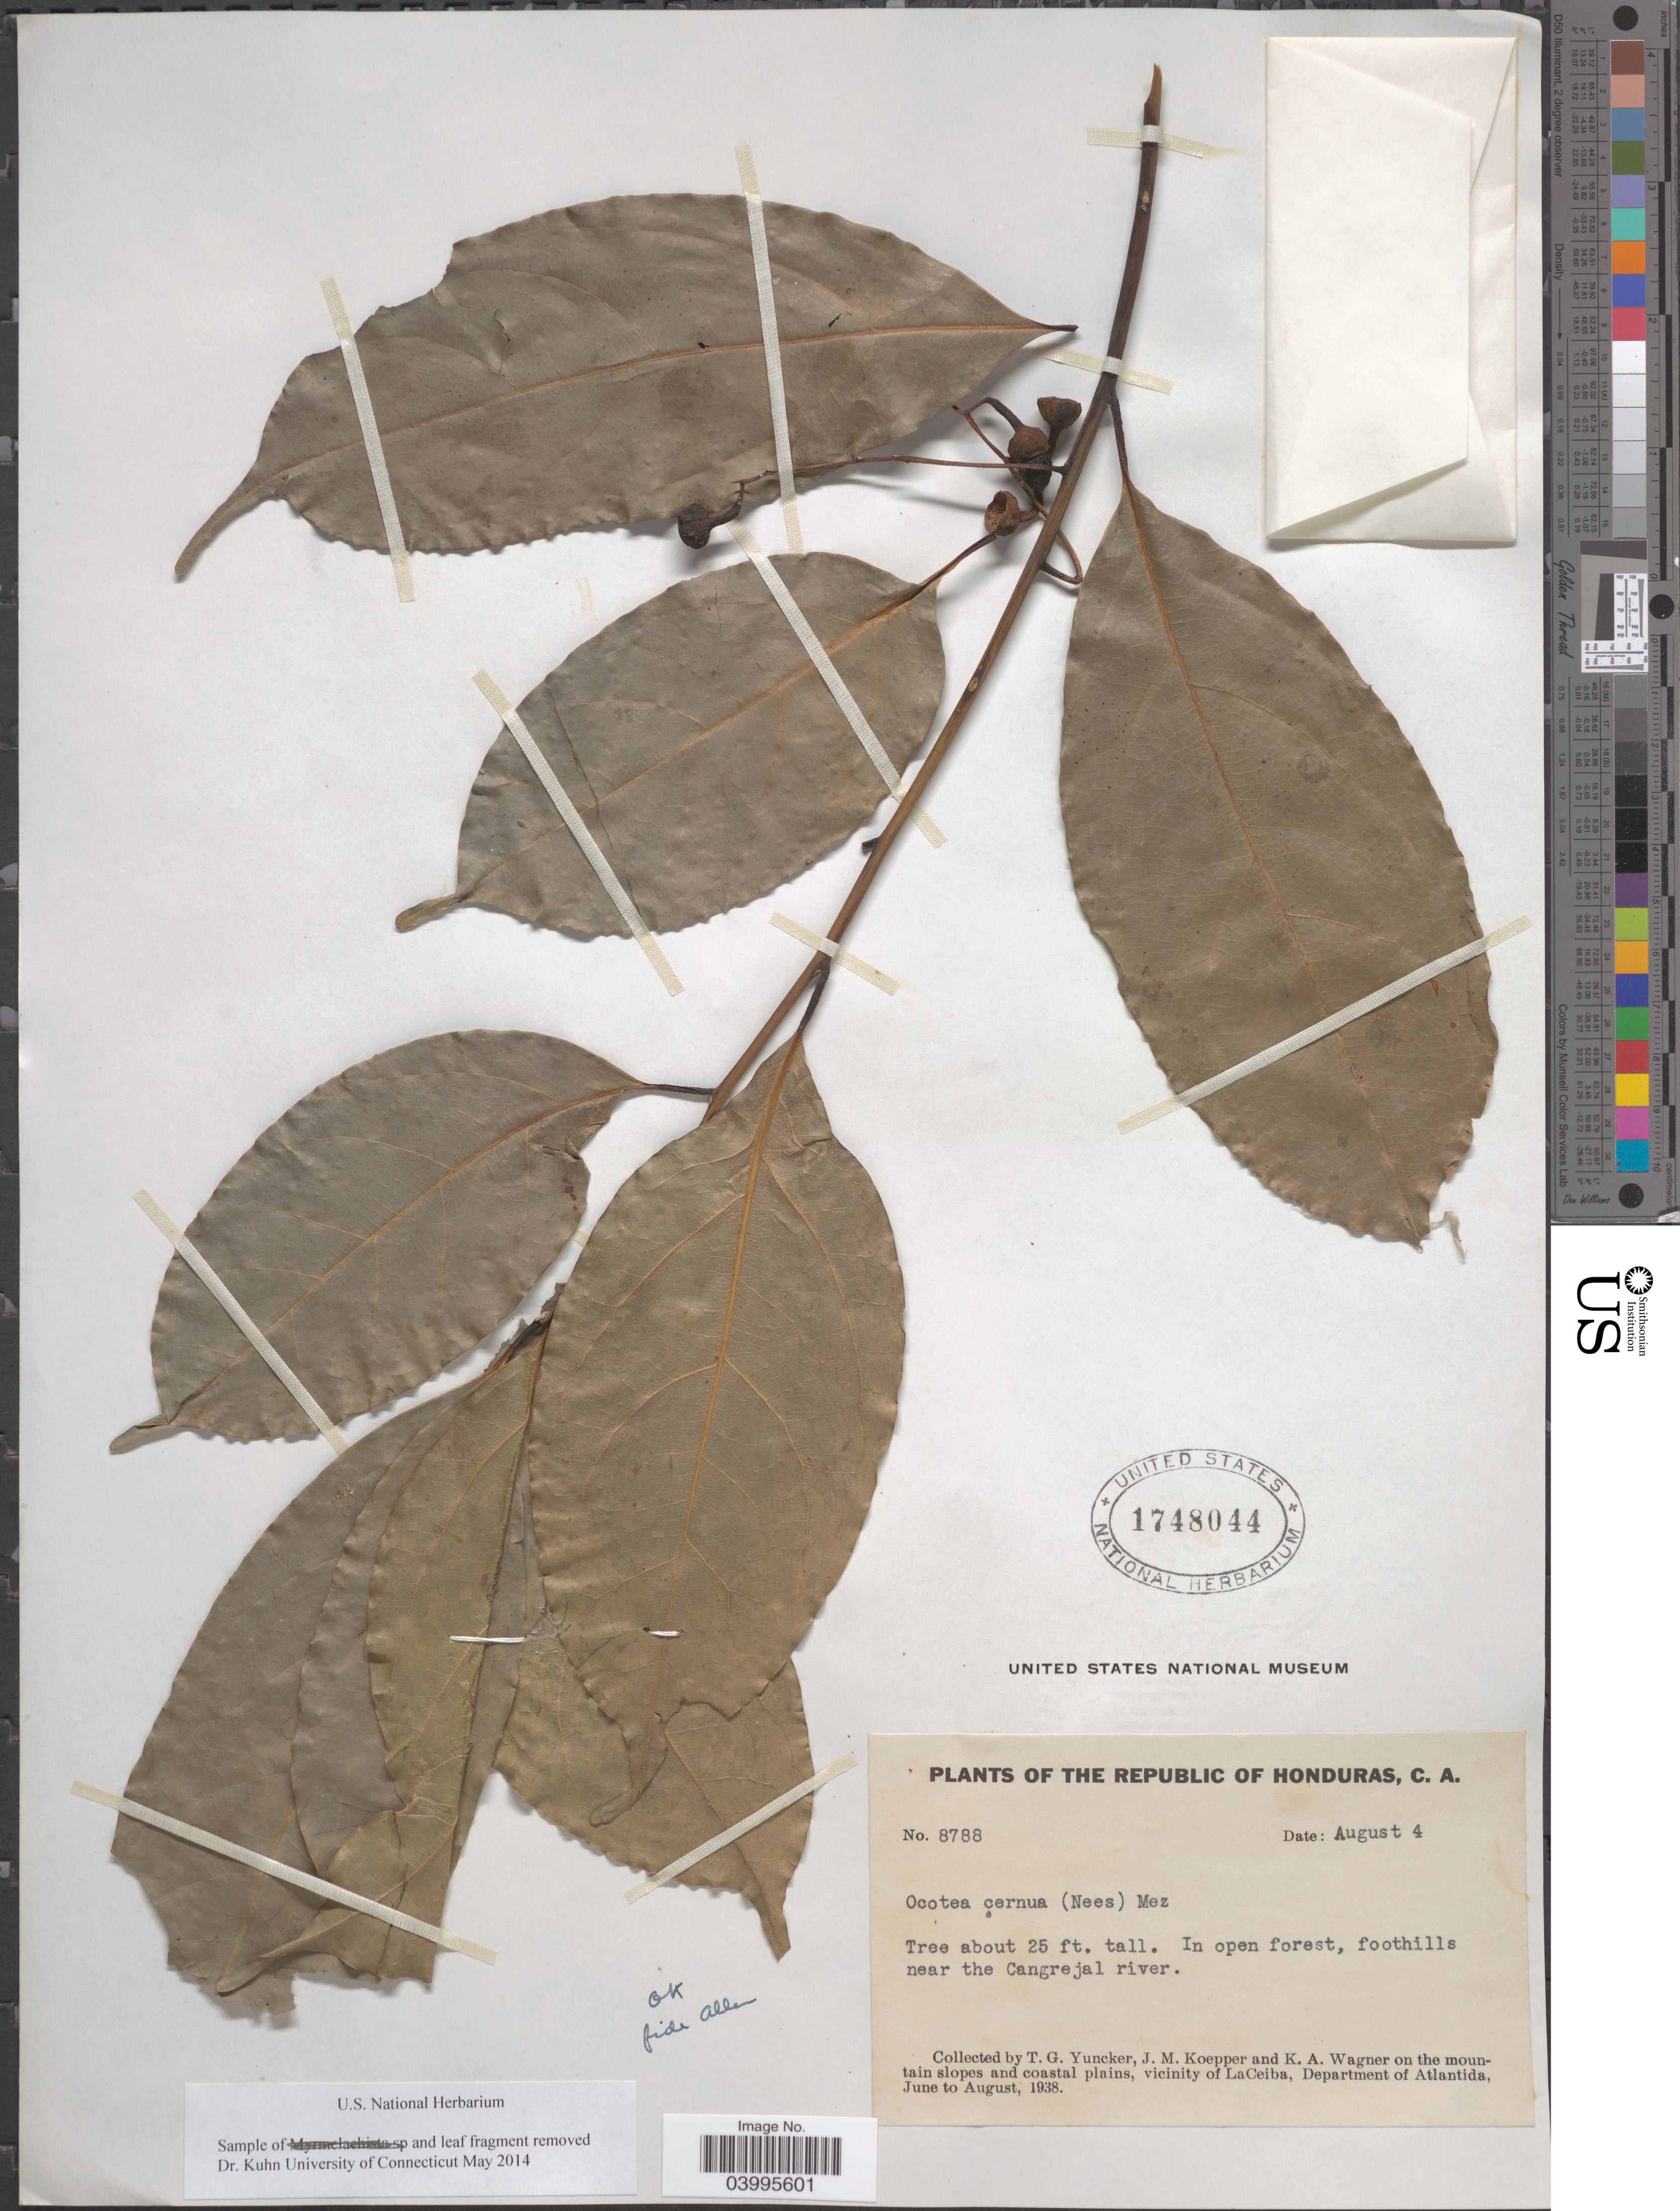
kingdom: Plantae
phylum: Tracheophyta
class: Magnoliopsida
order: Laurales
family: Lauraceae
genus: Ocotea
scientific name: Ocotea cernua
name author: (Nees) Mez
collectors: T. G. Yuncker, J. M. Koepper & K. A. Wagner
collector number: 8788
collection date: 1938-08-04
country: Honduras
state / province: Atlantida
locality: Republic of Honduras. In open forest, foothills near the Cangrejal River. On the mountain slopes and coastal plains, vicinity of LaCeiba, Department of Atlantida.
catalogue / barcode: US 1748044